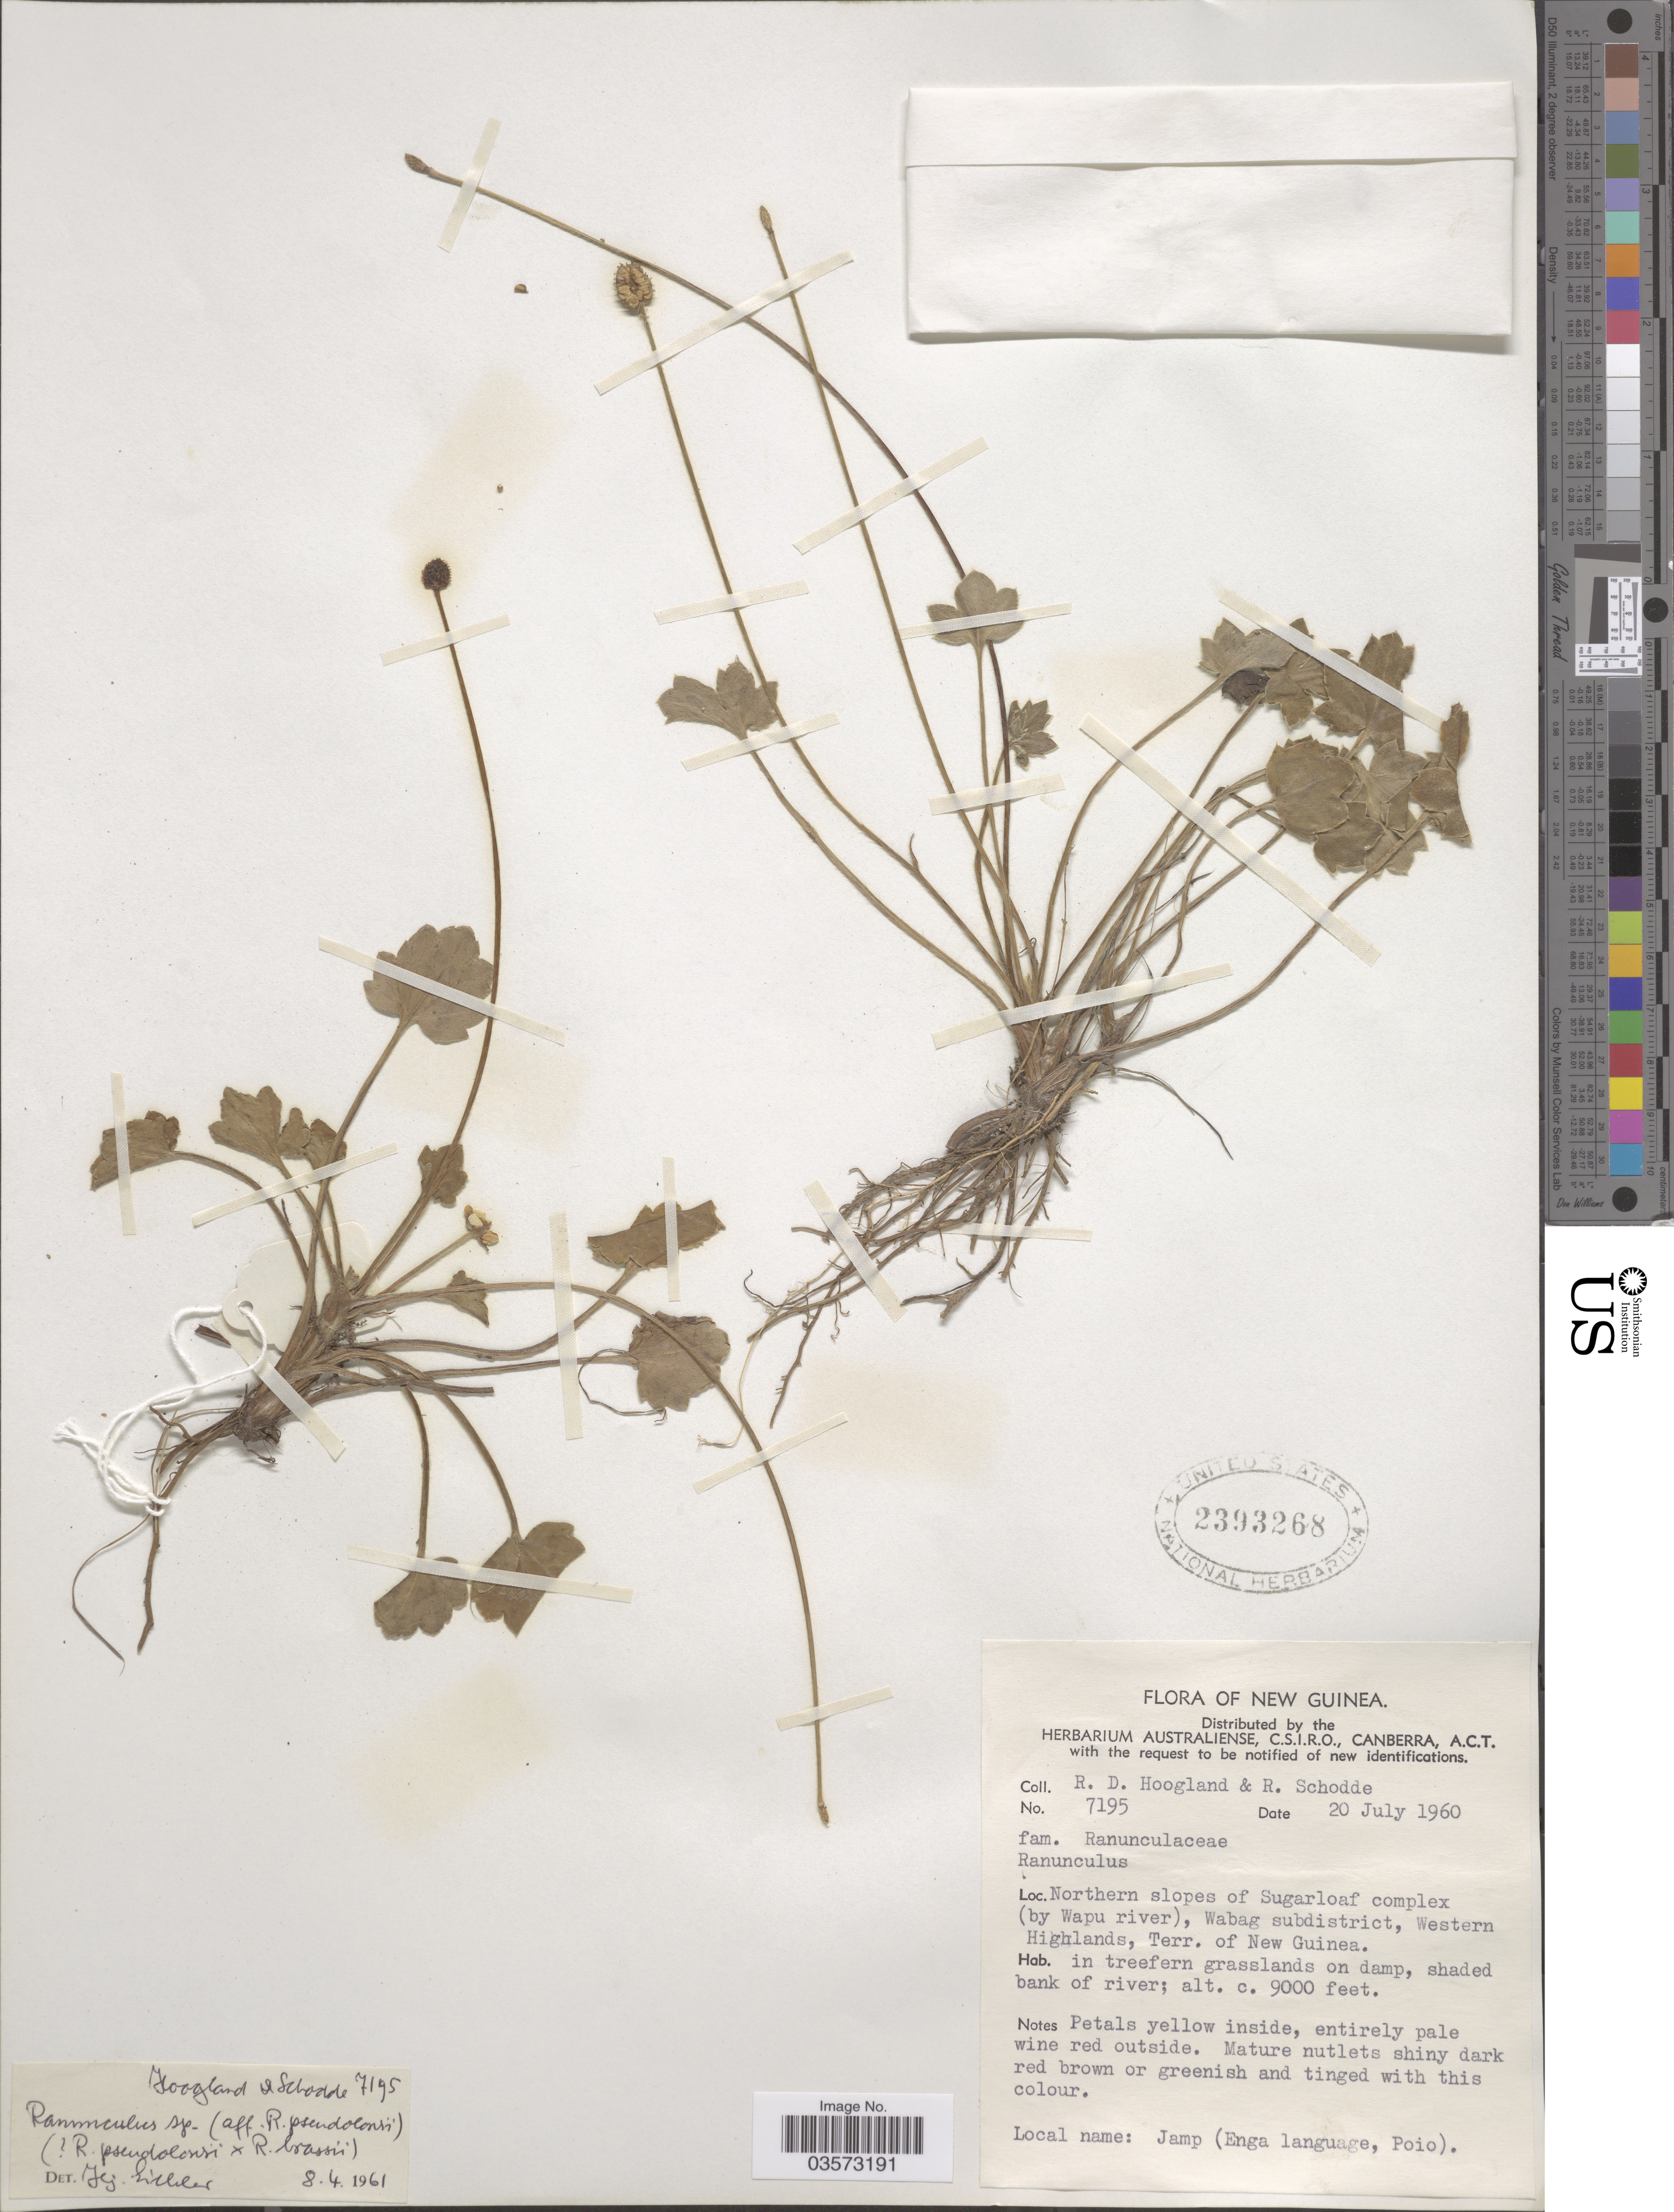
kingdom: Plantae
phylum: Tracheophyta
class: Magnoliopsida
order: Ranunculales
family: Ranunculaceae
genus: Ranunculus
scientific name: Ranunculus sp.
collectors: R. D. Hoogland & R. Schodde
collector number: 7195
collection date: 1960-07-20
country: Papua New Guinea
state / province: Western Highlands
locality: New Guinea. Northern slopes of Sugarloaf complex (by Wapu river), Wabag subdistrict, Western Highlands, Terr. of New Guinea.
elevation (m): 2743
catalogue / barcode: US 2393268